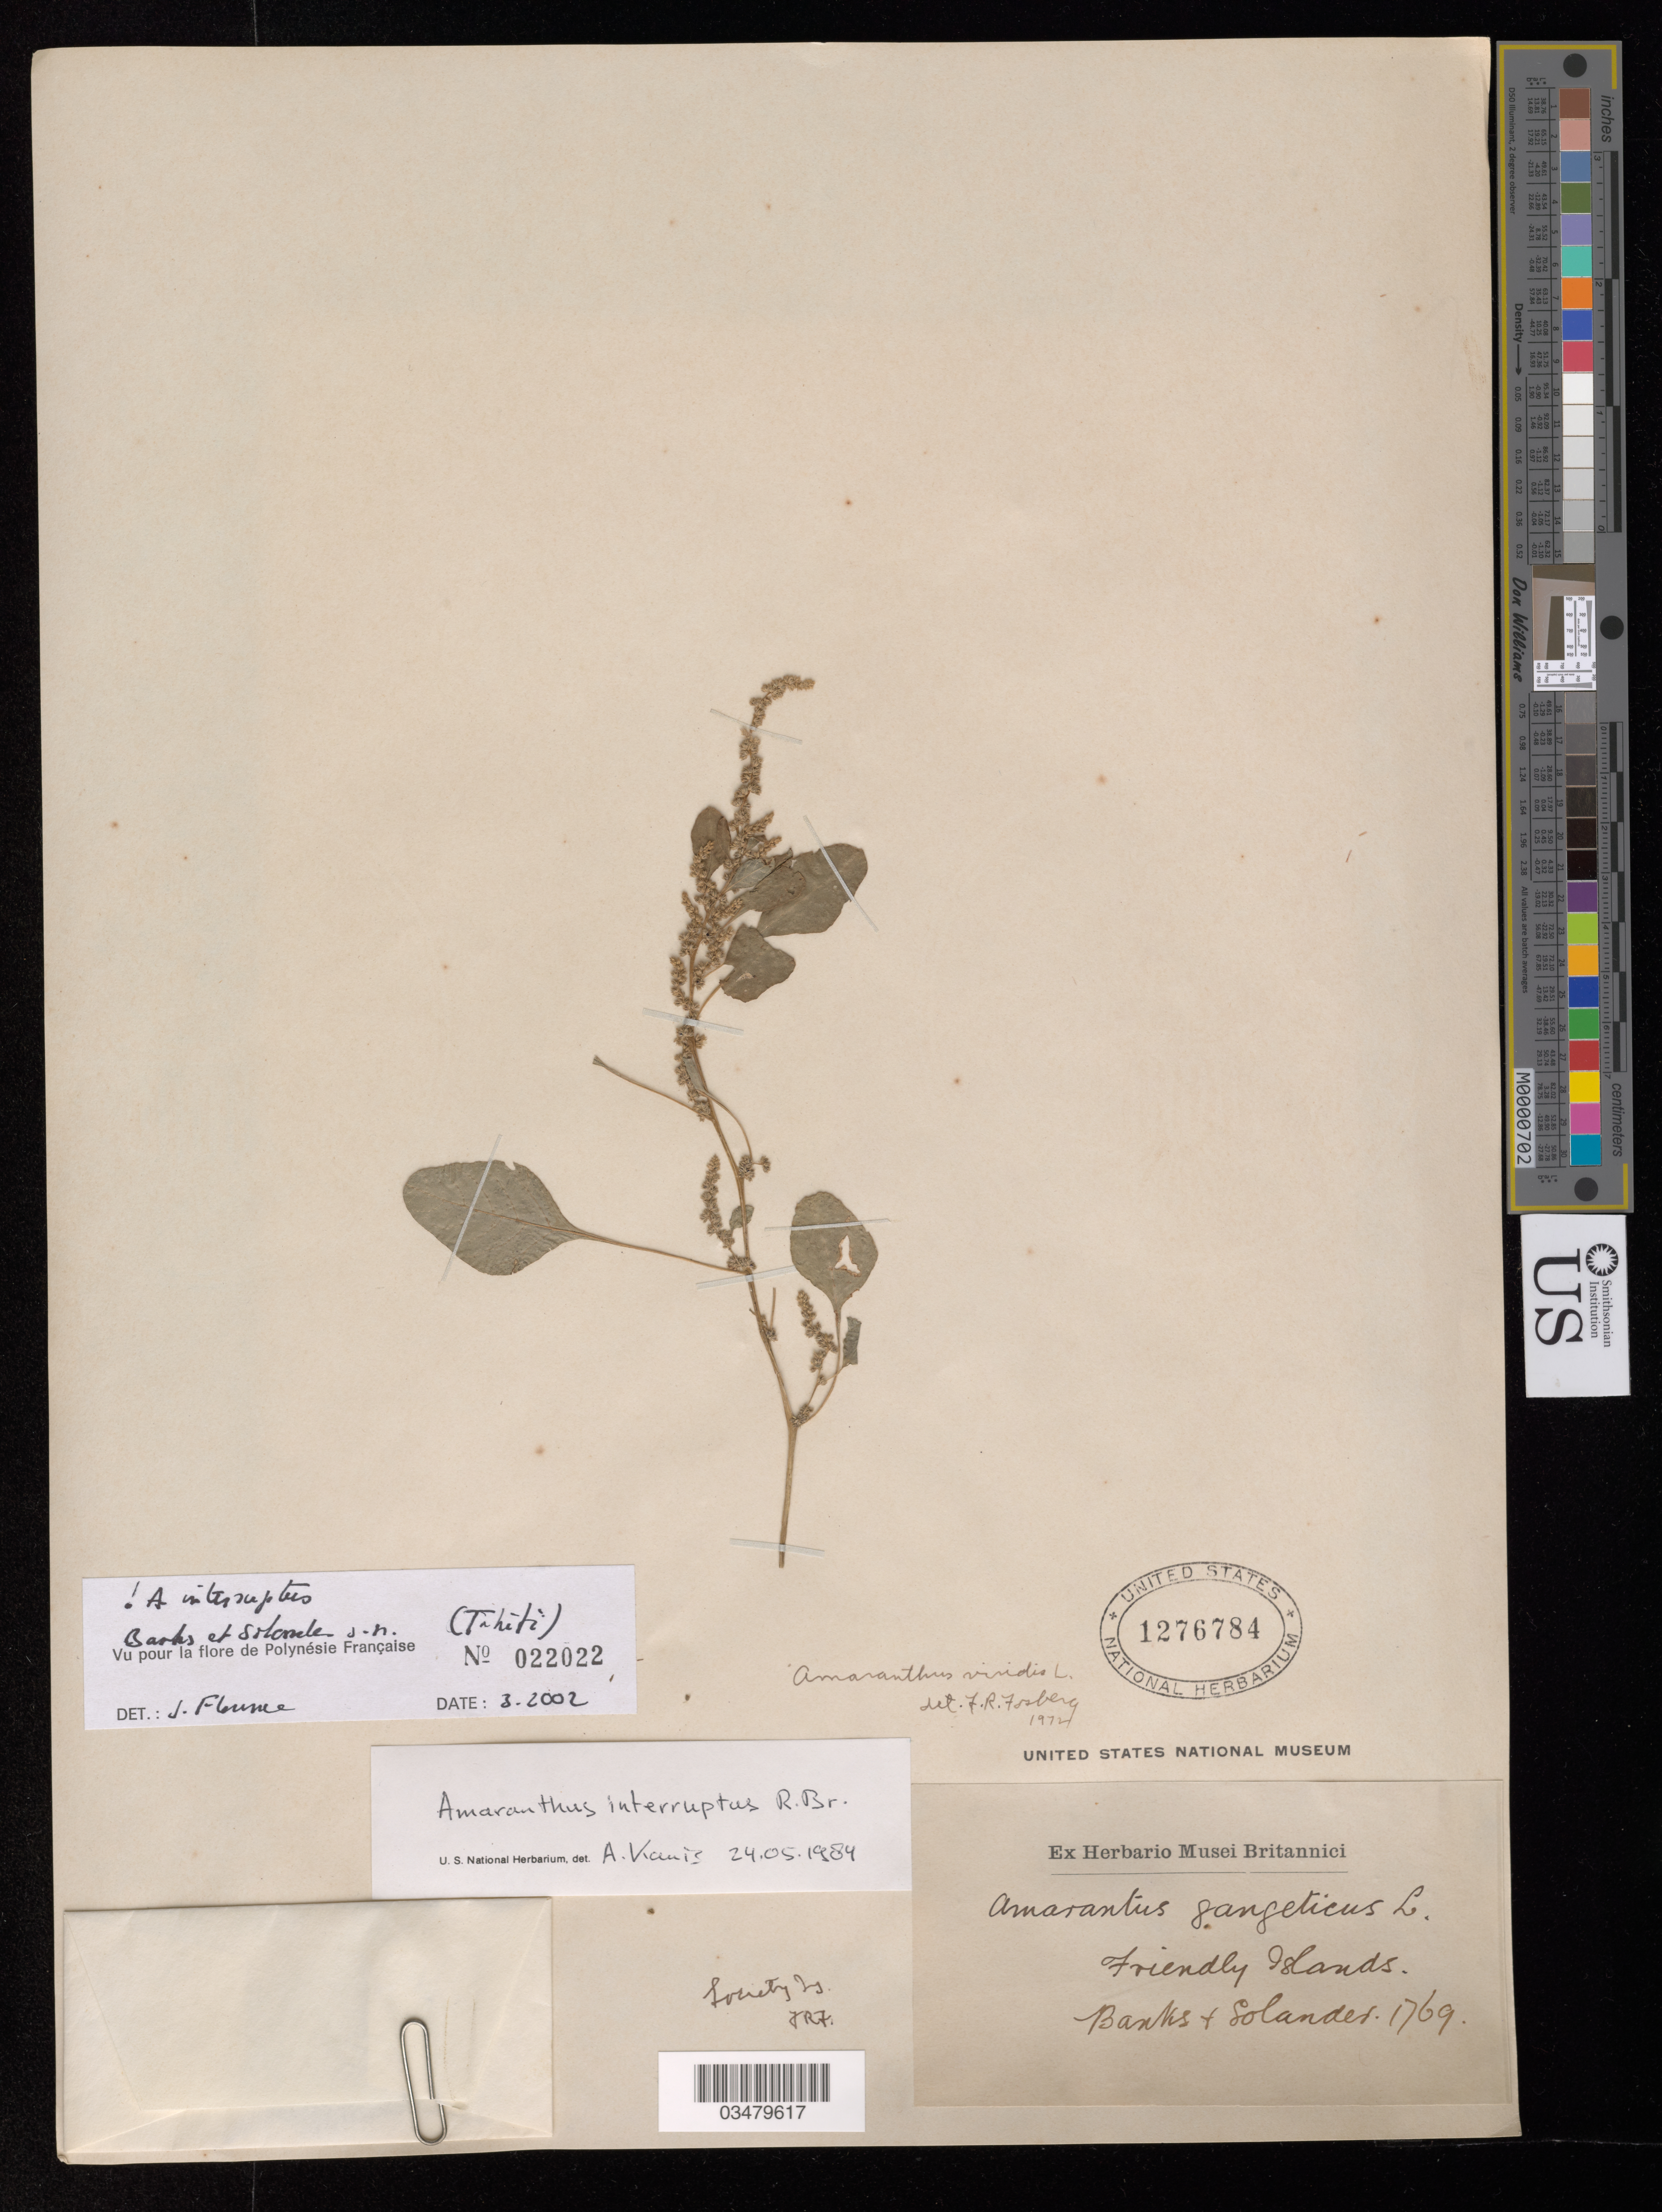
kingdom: Plantae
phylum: Tracheophyta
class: Magnoliopsida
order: Caryophyllales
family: Amaranthaceae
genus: Amaranthus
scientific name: Amaranthus interruptus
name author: R. Br.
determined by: Florence, J.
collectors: J. Banks & D. C. Solander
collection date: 1769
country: Tonga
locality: Friendly Islands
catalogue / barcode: US 1276784